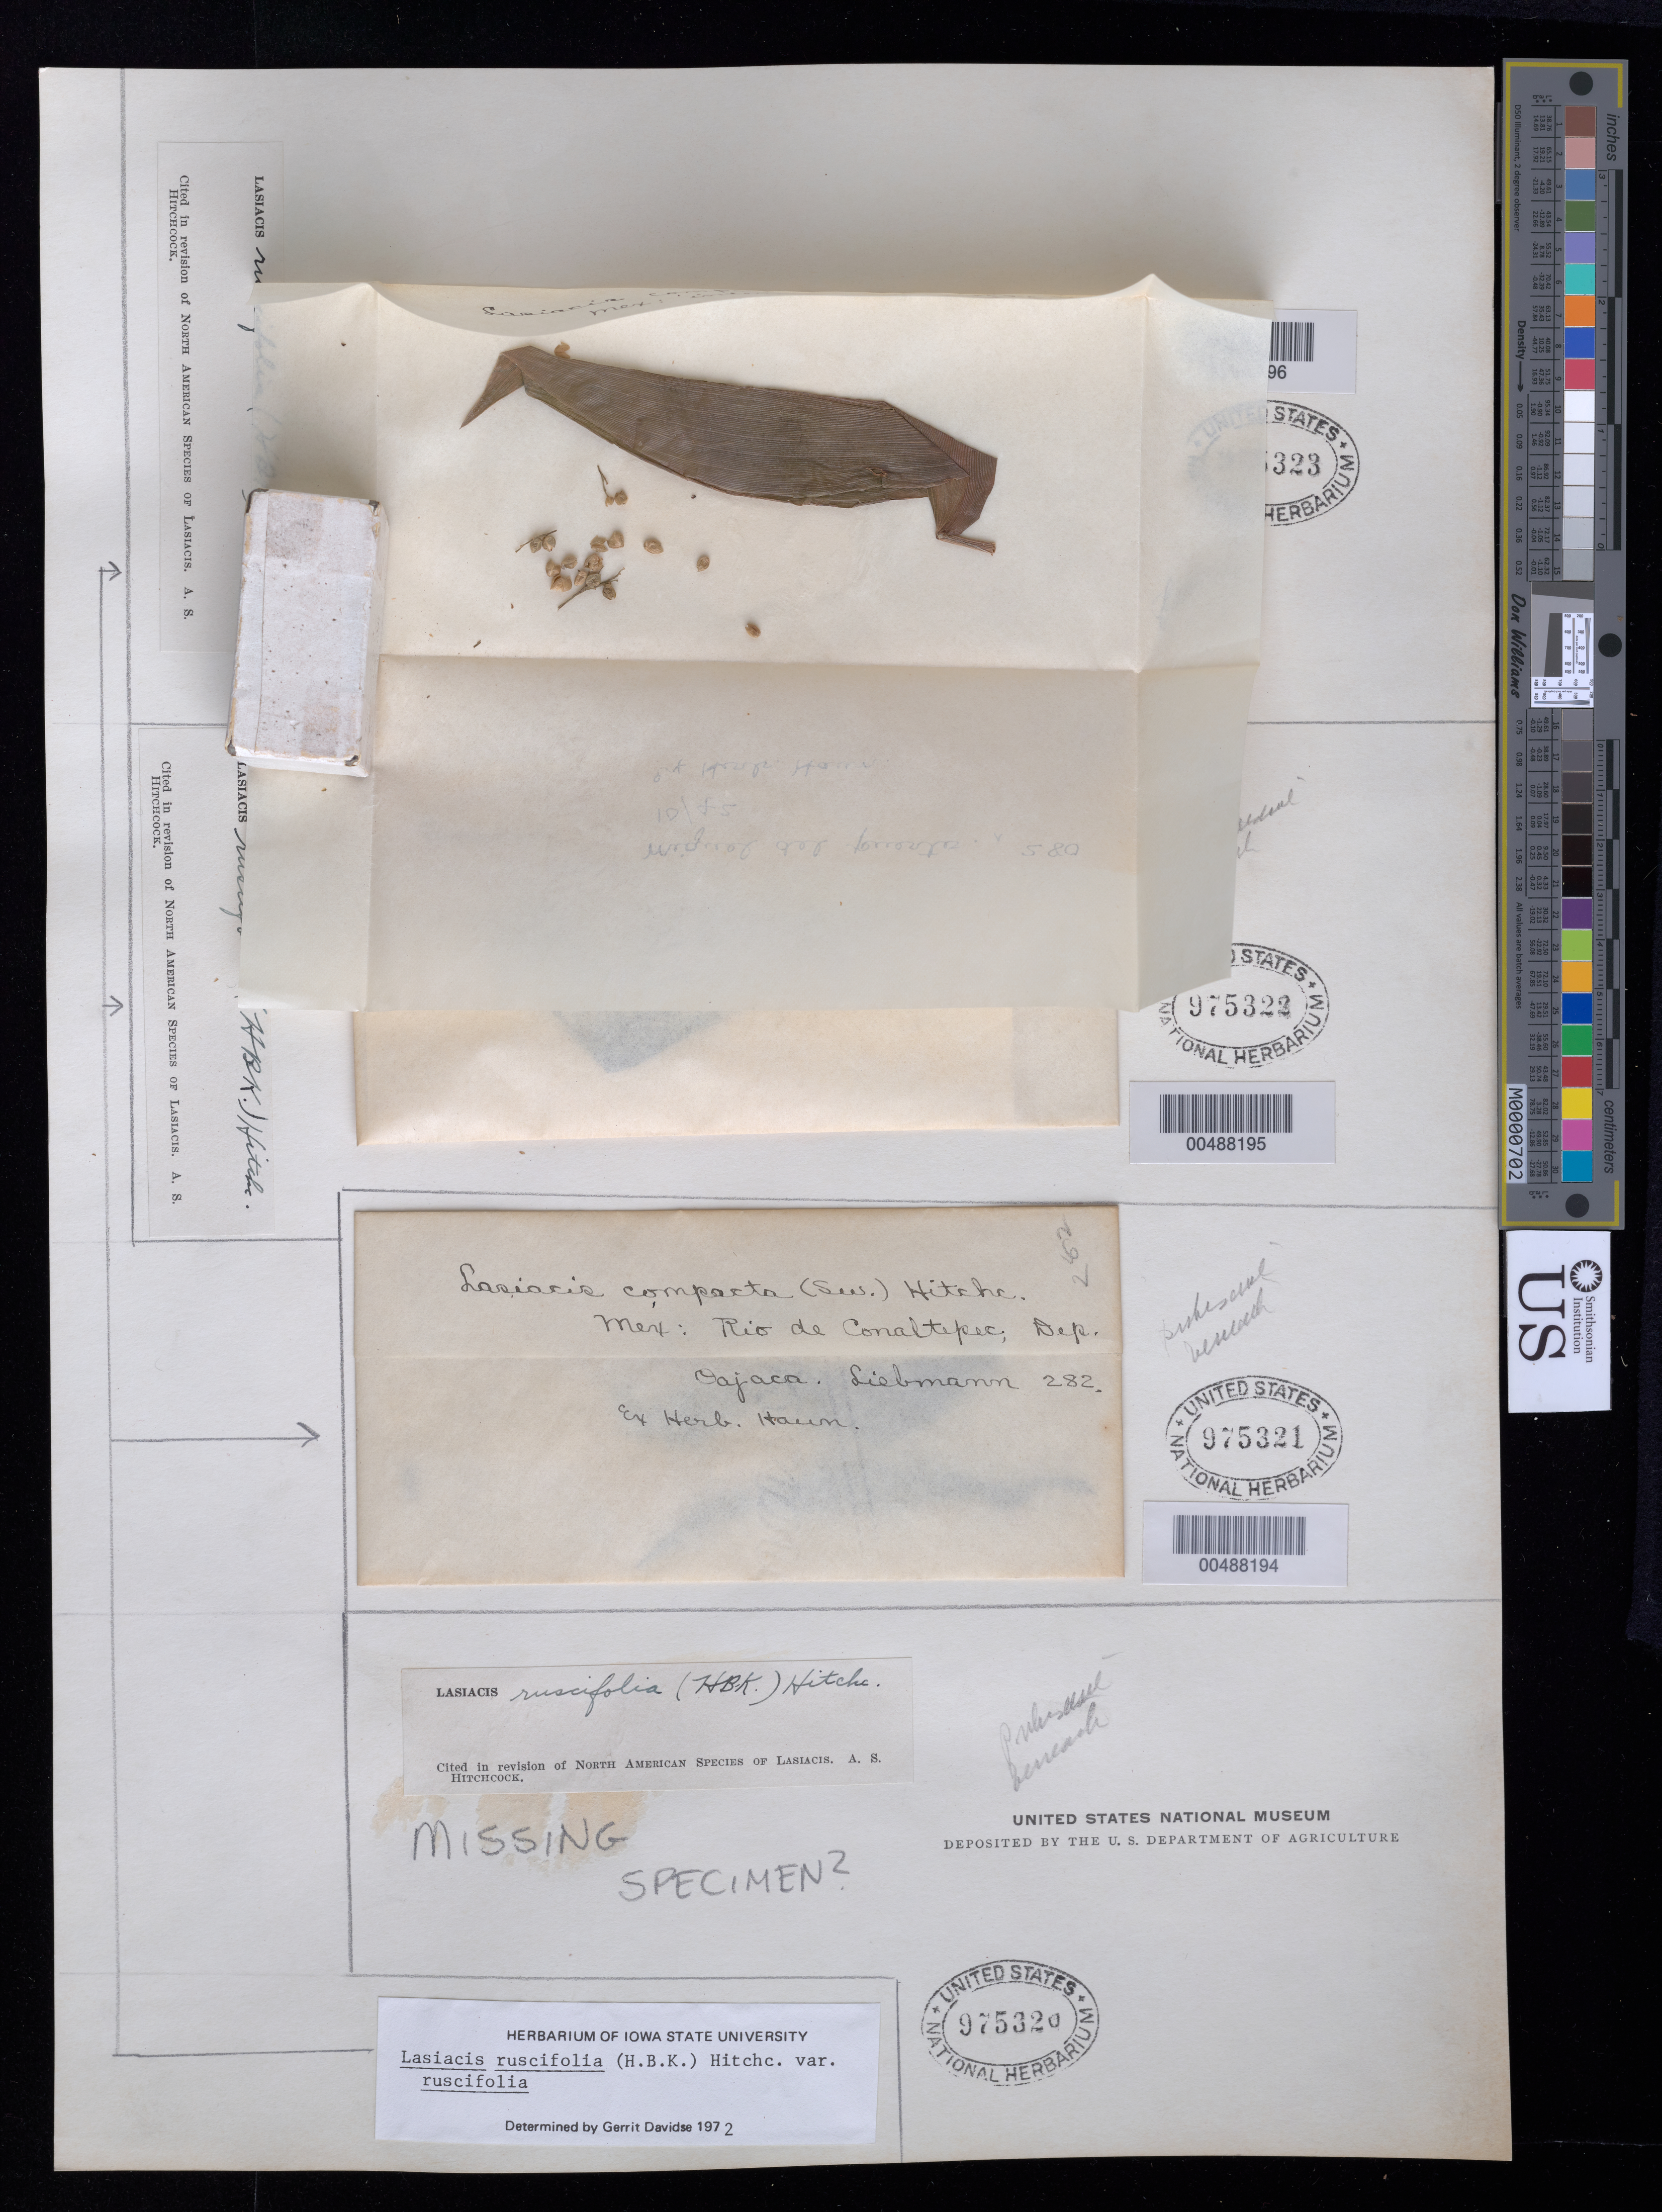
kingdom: Plantae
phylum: Tracheophyta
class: Liliopsida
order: Poales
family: Poaceae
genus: Lasiacis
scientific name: Lasiacis ruscifolia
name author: (Kunth) Hitchc.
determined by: Davidse, Gerrit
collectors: F. M. Liebmann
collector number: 280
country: Mexico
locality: Inter Guatulco et S. Miguel del puerto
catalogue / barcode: US 975323